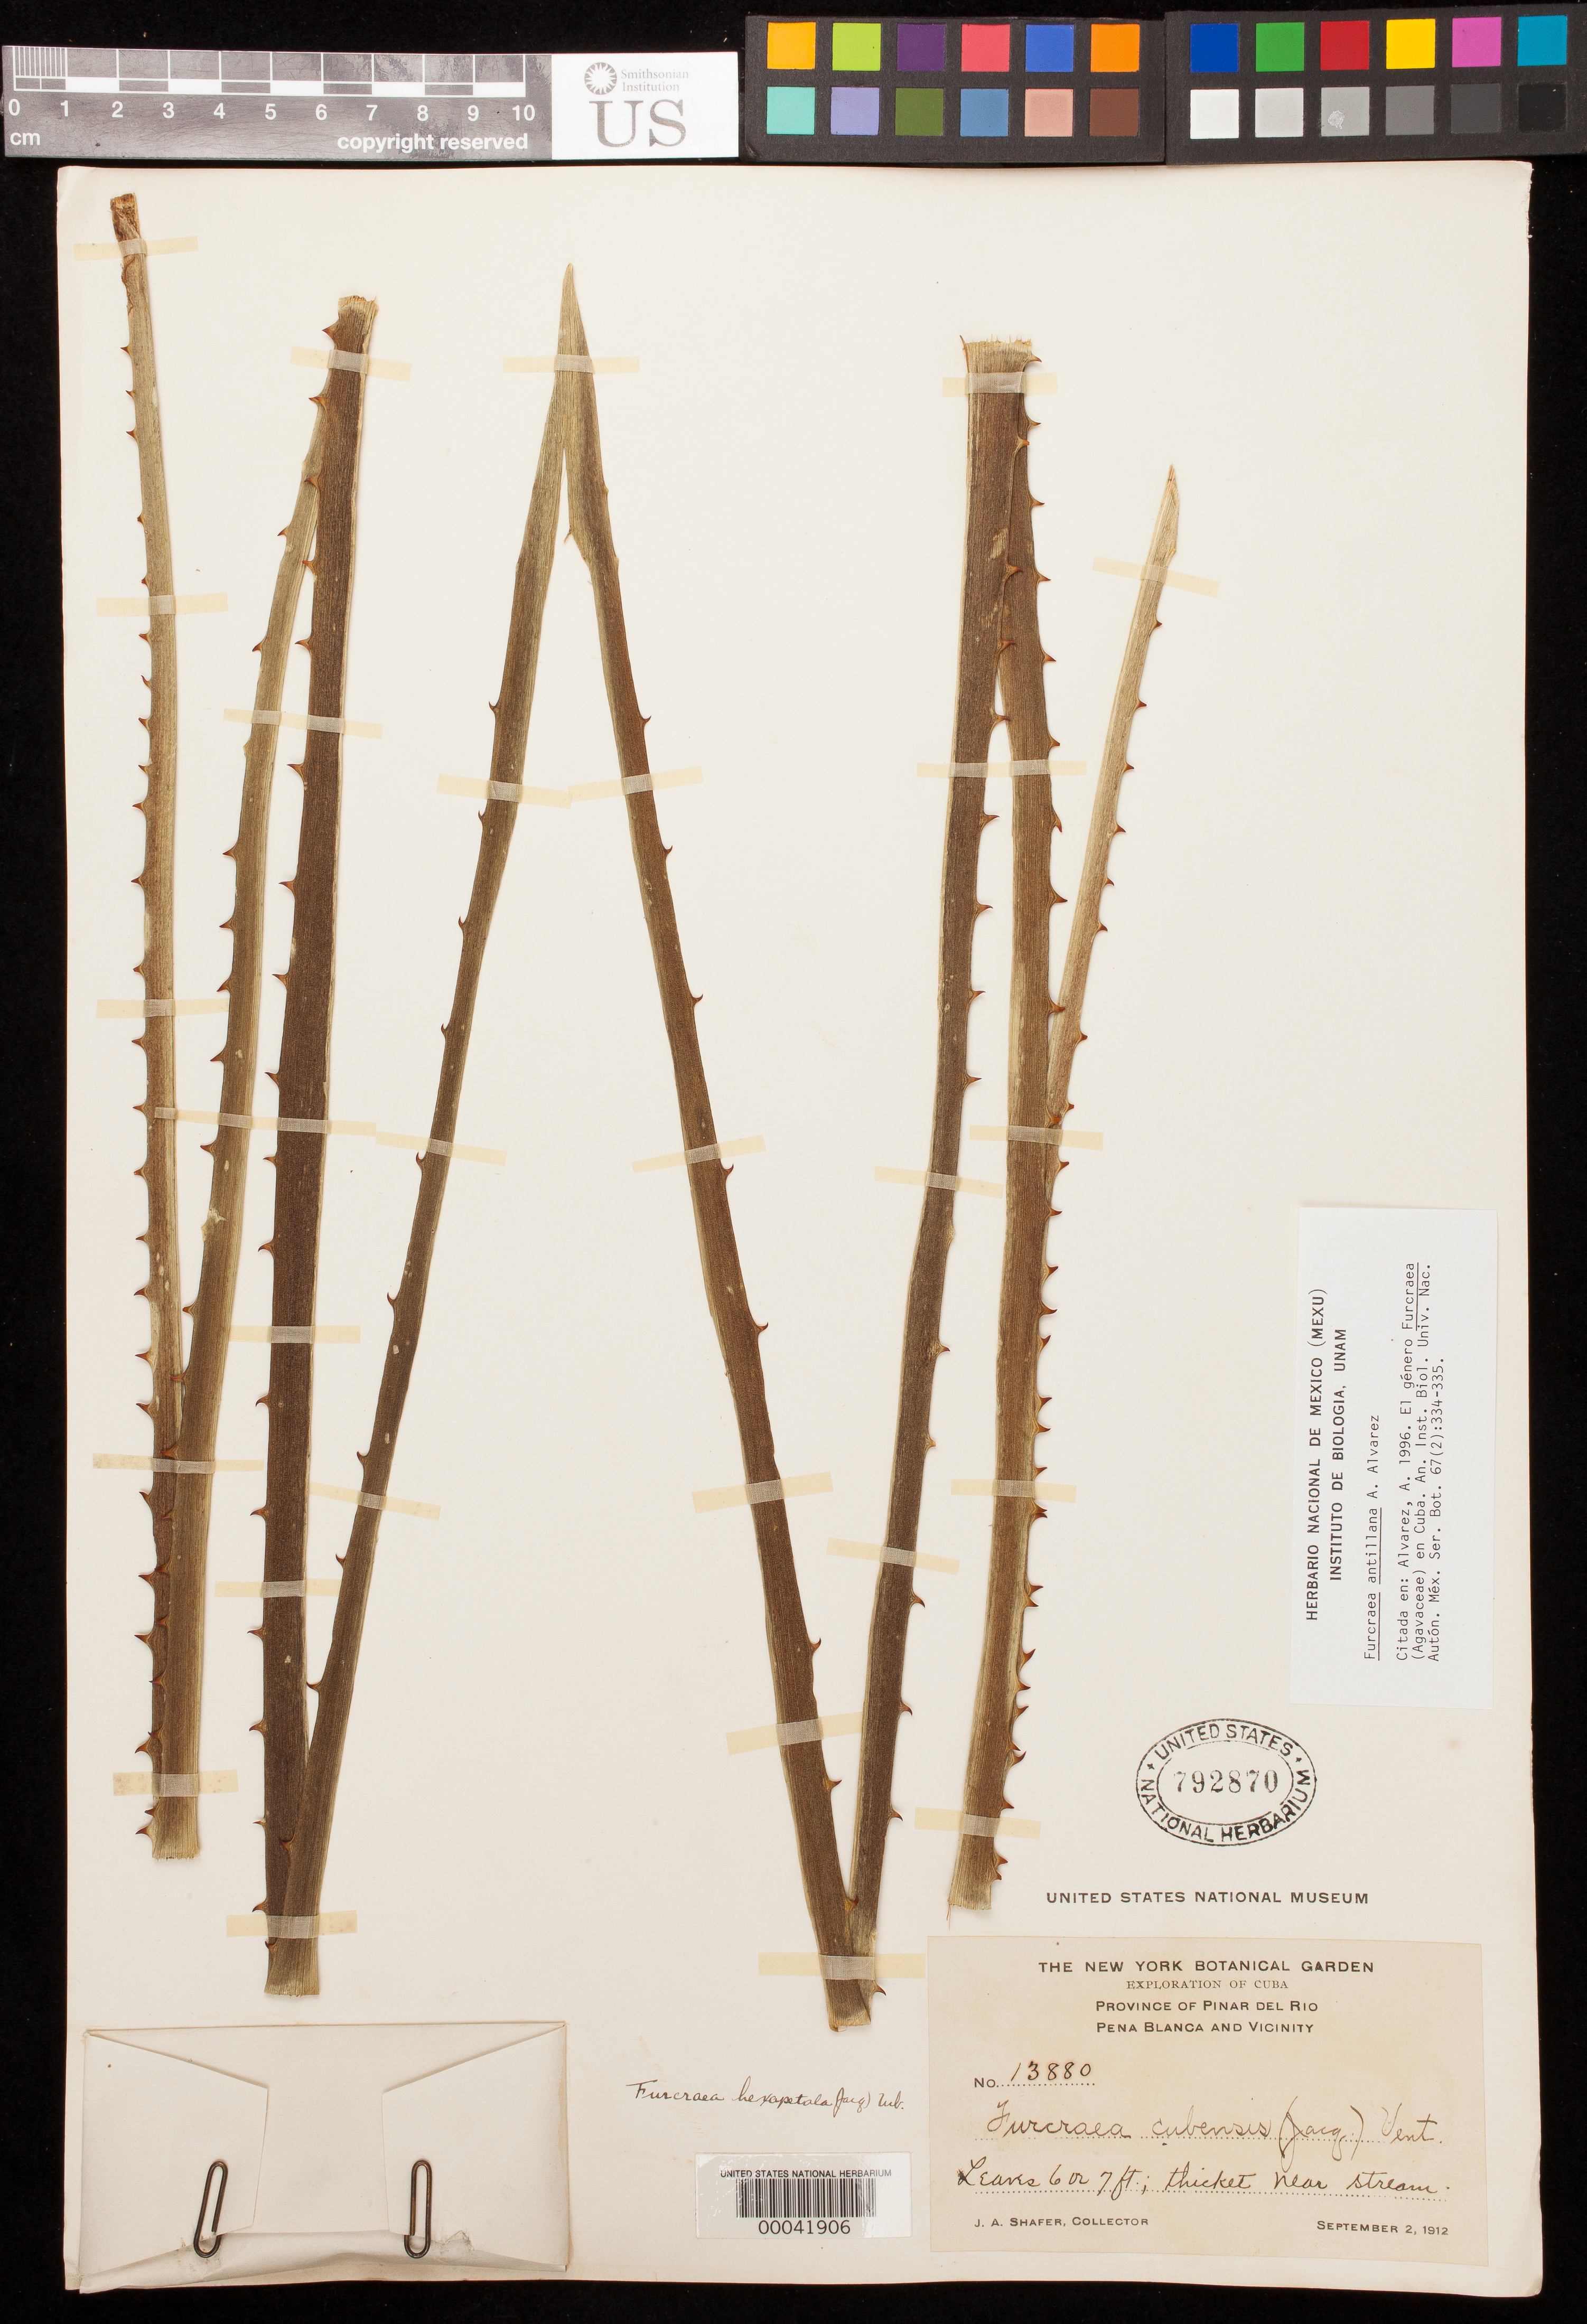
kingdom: Plantae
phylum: Tracheophyta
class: Liliopsida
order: Asparagales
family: Asparagaceae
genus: Furcraea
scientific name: Furcraea antillana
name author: A. Alvarez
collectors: J. A. Shafer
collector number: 13880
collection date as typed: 02 Sep 1912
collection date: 1912-09-02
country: Cuba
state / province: Pinar del Río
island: Greater Antilles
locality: Pena blanca and vicinity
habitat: Thicket near stream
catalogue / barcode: US 792870